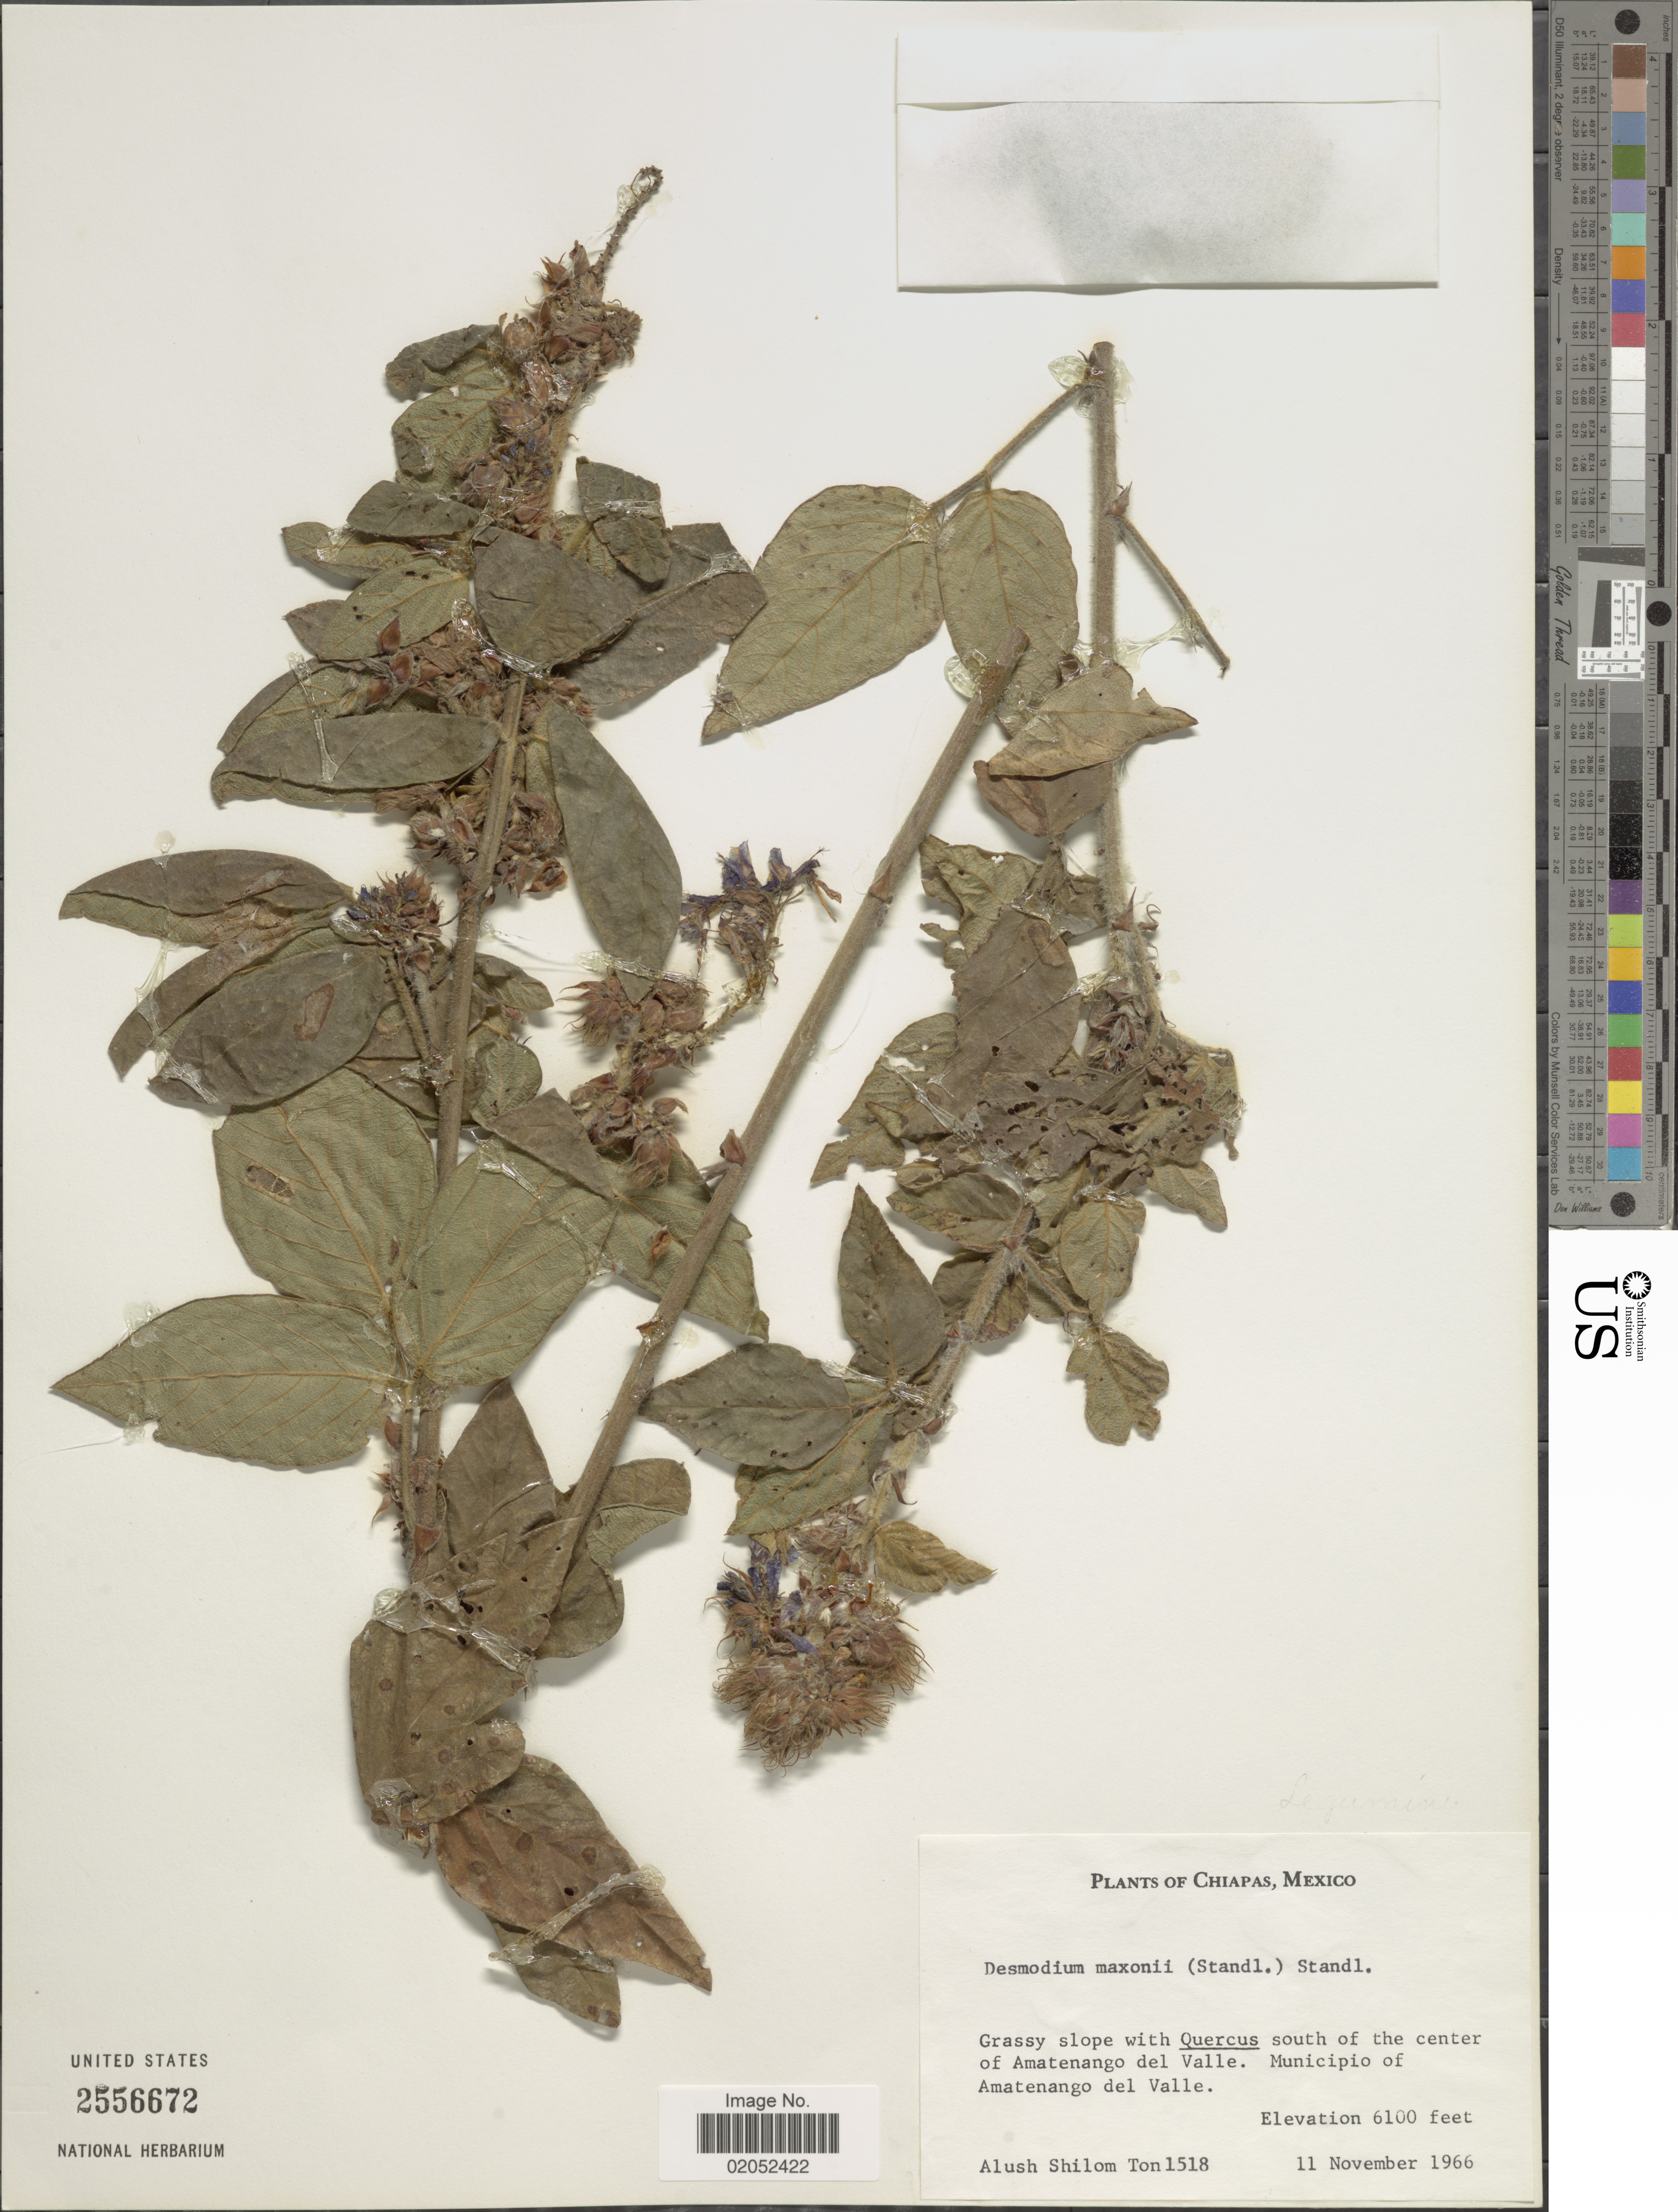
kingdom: Plantae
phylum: Tracheophyta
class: Magnoliopsida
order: Fabales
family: Fabaceae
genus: Desmodium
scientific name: Desmodium maxonii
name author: (Standl.) Standl.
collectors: A. S. Ton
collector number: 1518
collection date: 1966-11-11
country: Mexico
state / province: Chiapas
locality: South of center of Amatenango del Valle. Municipio of Amatenango del Valle.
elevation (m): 1859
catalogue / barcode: US 2556672